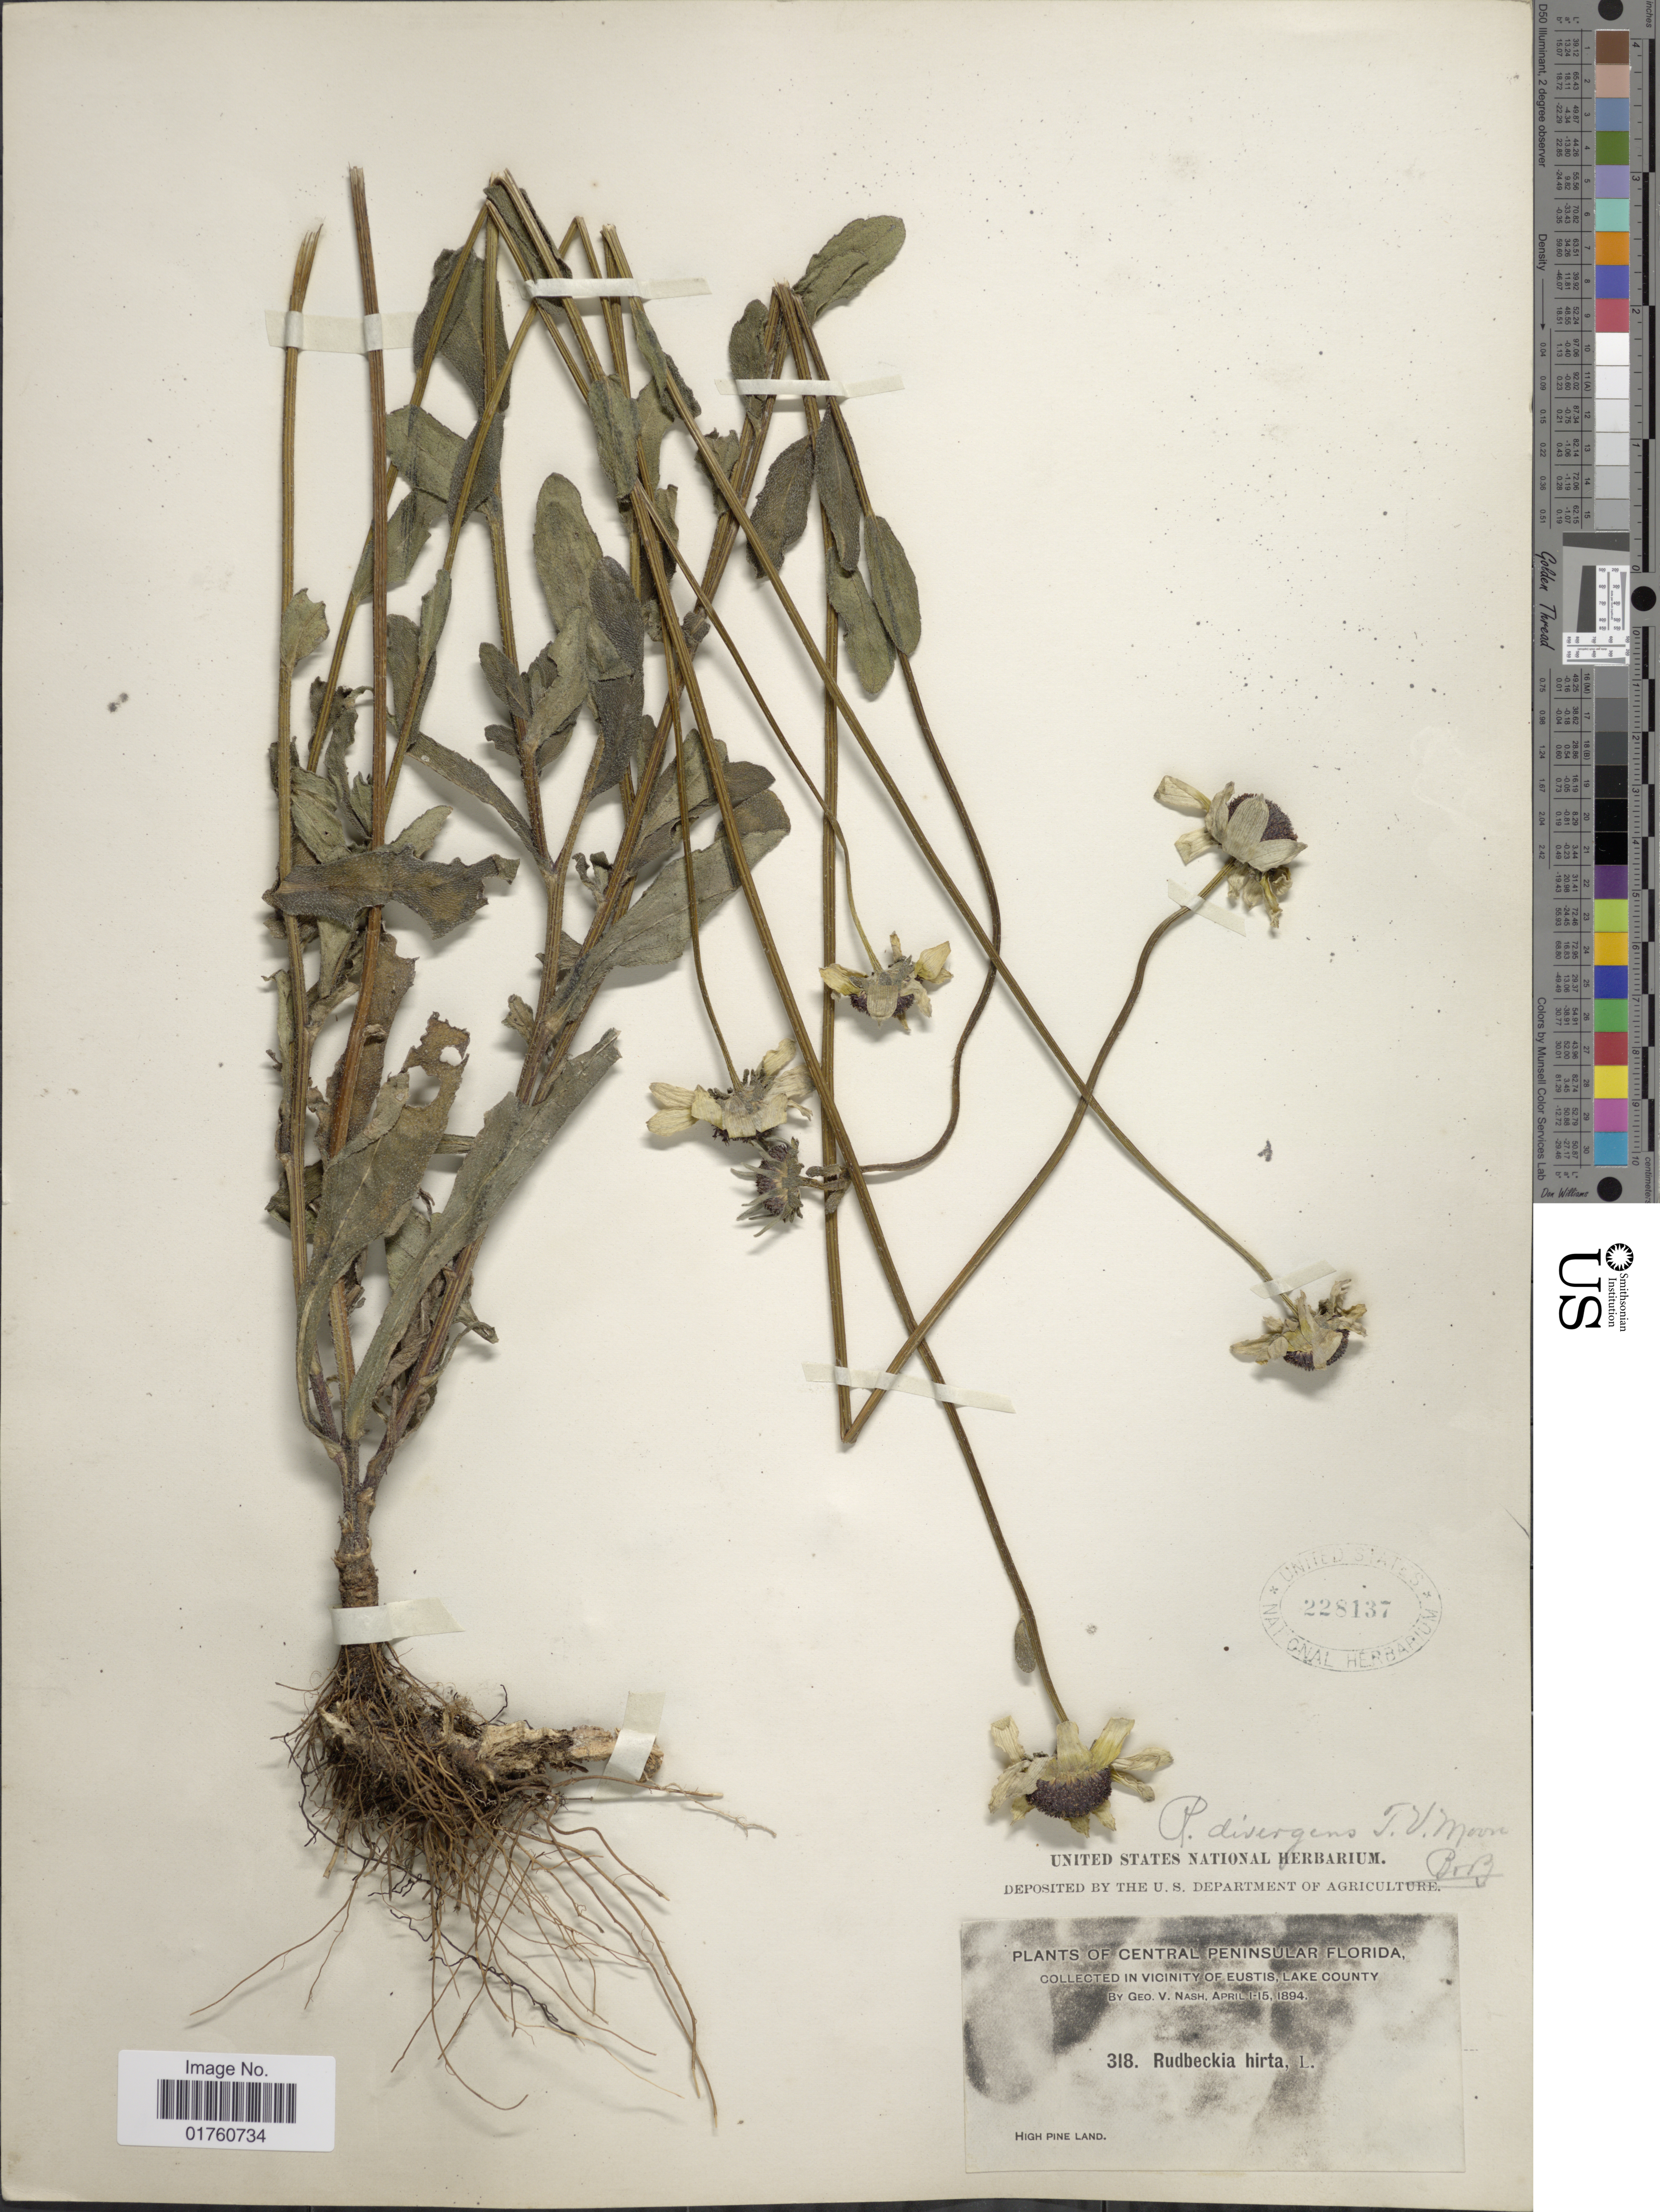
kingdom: Plantae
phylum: Tracheophyta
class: Magnoliopsida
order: Asterales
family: Asteraceae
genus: Rudbeckia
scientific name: Rudbeckia divergens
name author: T.V. Moore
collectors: G. V. Nash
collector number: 318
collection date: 1894-04-01/1894-04-15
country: United States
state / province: Florida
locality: Central Peninsular, in Vicinity of Eustis, Lake County, High Pine Land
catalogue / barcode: US 228137